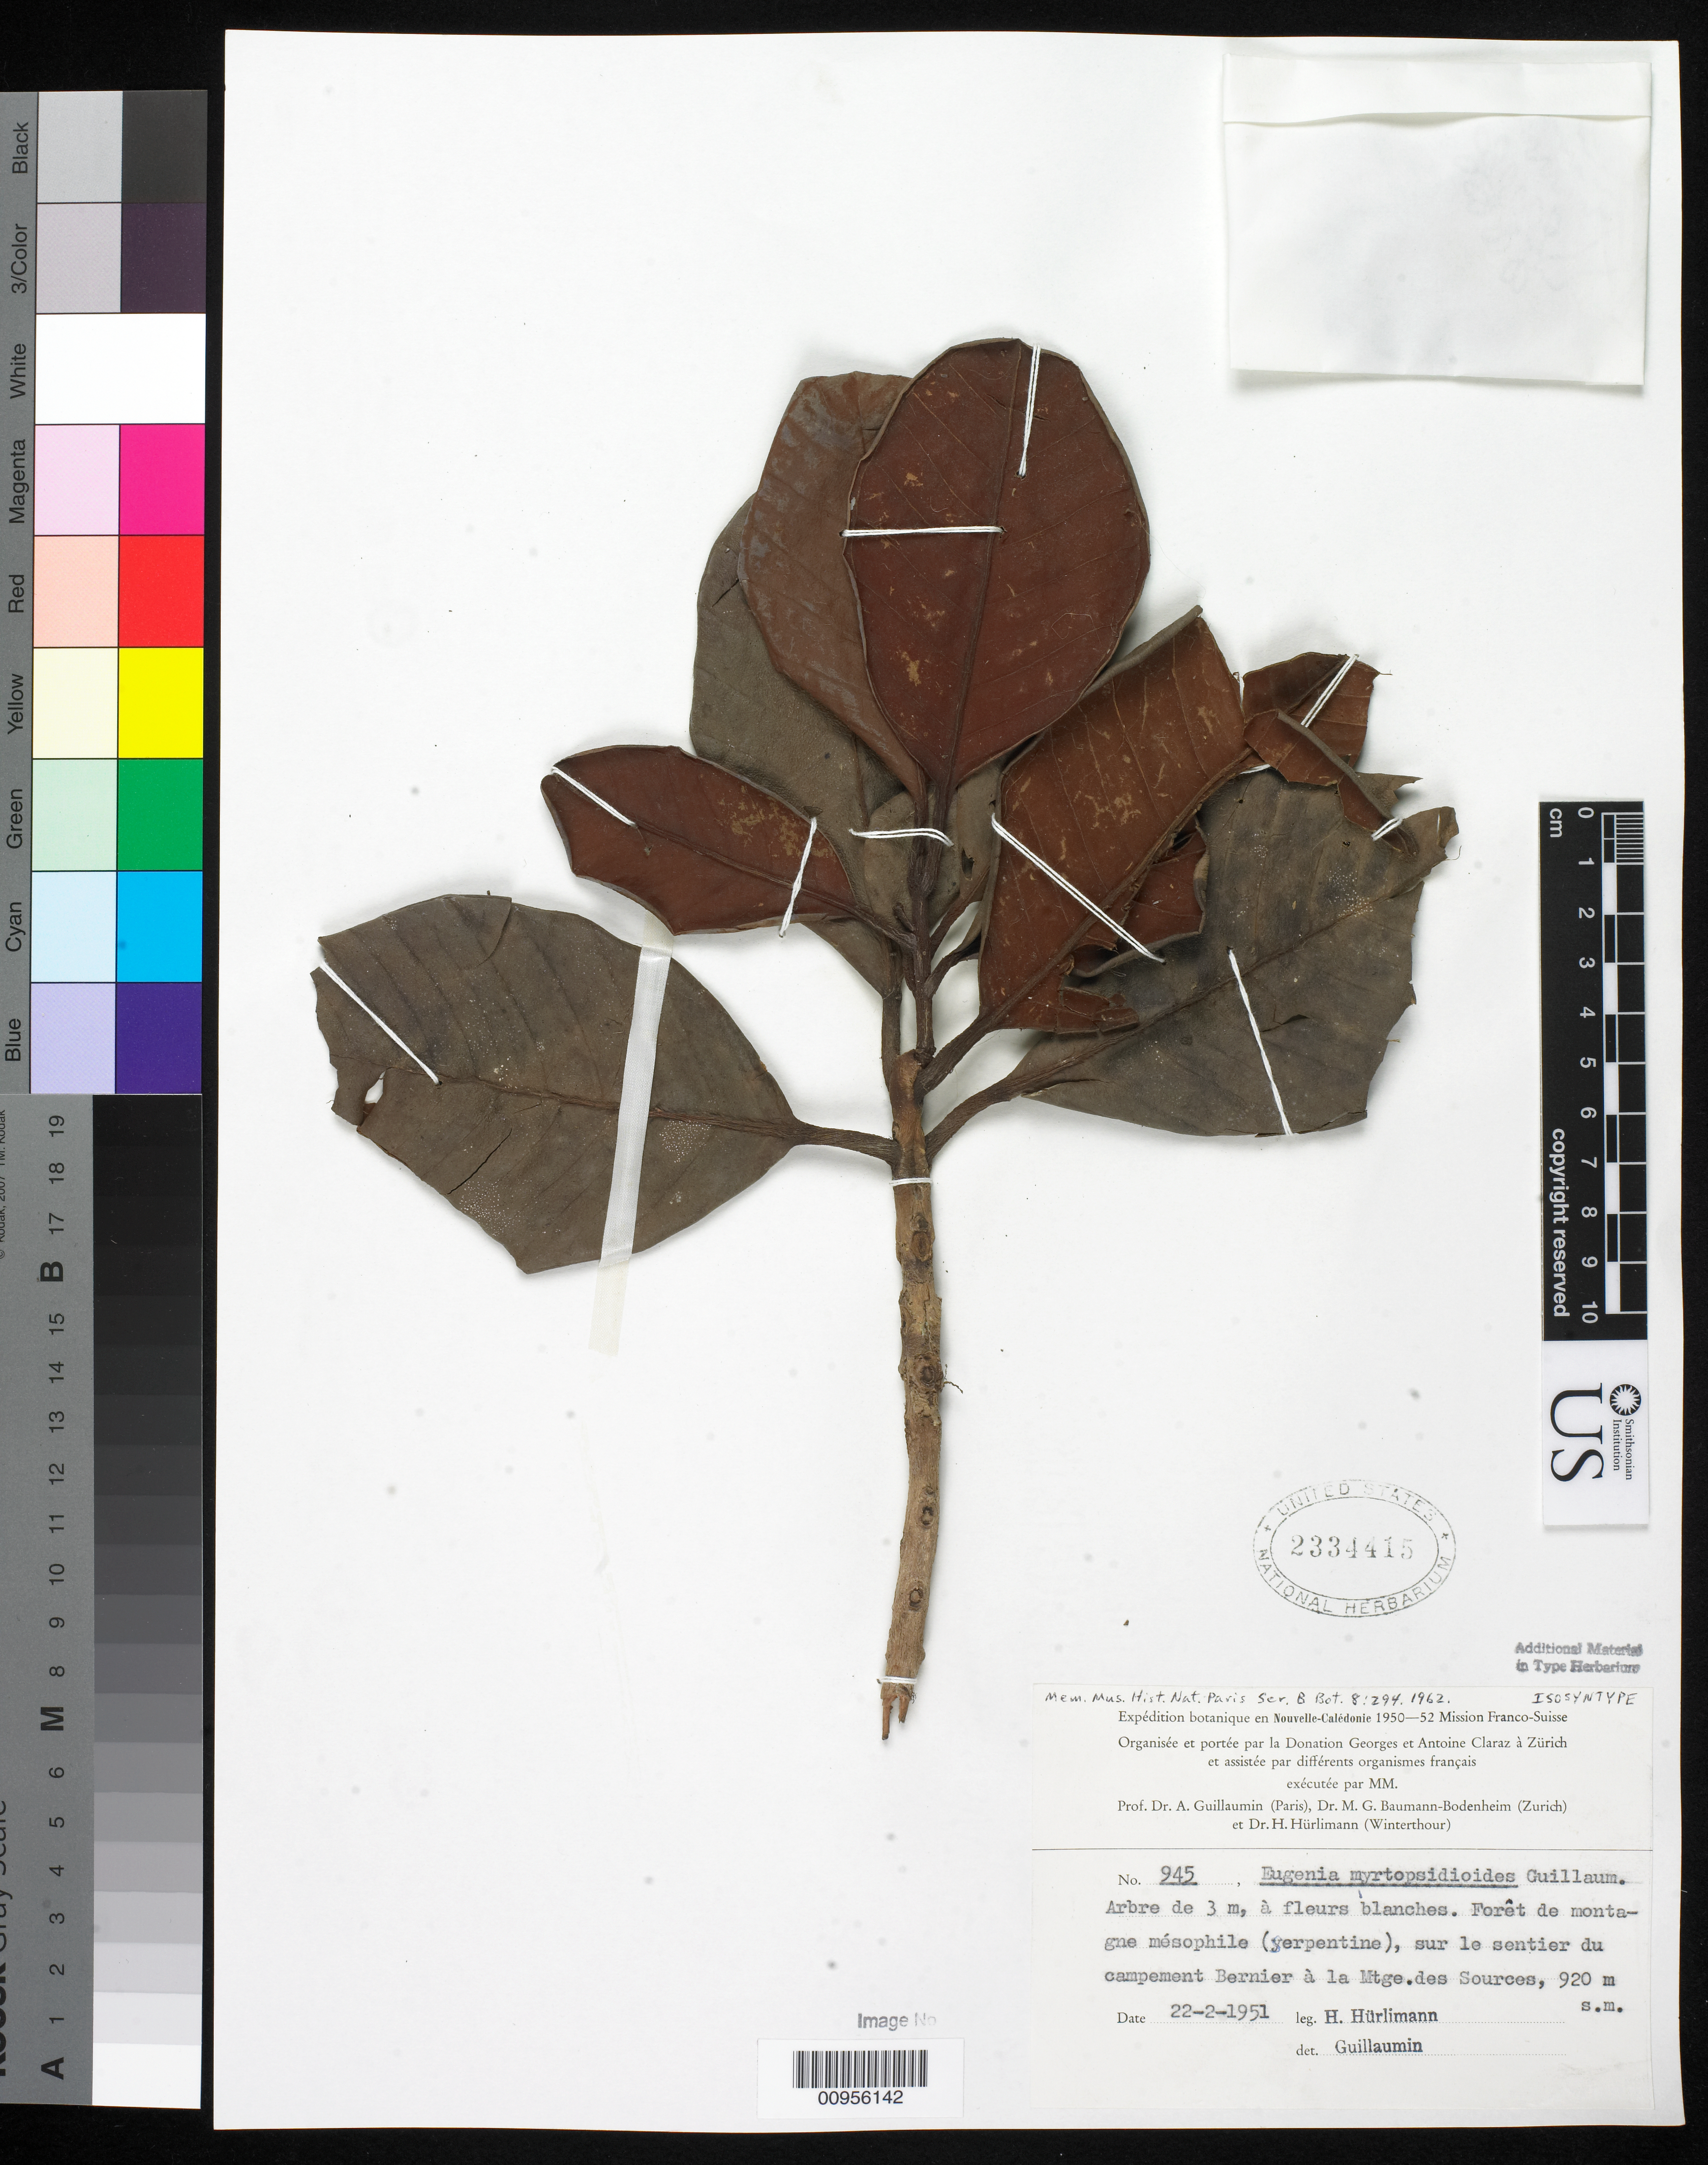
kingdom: Plantae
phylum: Tracheophyta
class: Magnoliopsida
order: Myrtales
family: Myrtaceae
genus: Eugenia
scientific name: Eugenia myrtopsidoides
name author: Guillaumin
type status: Isosyntype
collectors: H. Hürlimann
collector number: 945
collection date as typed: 22 Feb 1951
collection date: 1951-02-22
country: New Caledonia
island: New Caledonia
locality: Sur le sentier du campement Bernier à la Mtge. Des Sources.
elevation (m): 920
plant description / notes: Protologue cites 3 collections (Hürlimann 945, 996, 1320) without indicating type; Snow (2009, Syst. Bot. 34: 331) cites Hürlimann 1320 as "Type" with holotype at P.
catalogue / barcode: US 2334415